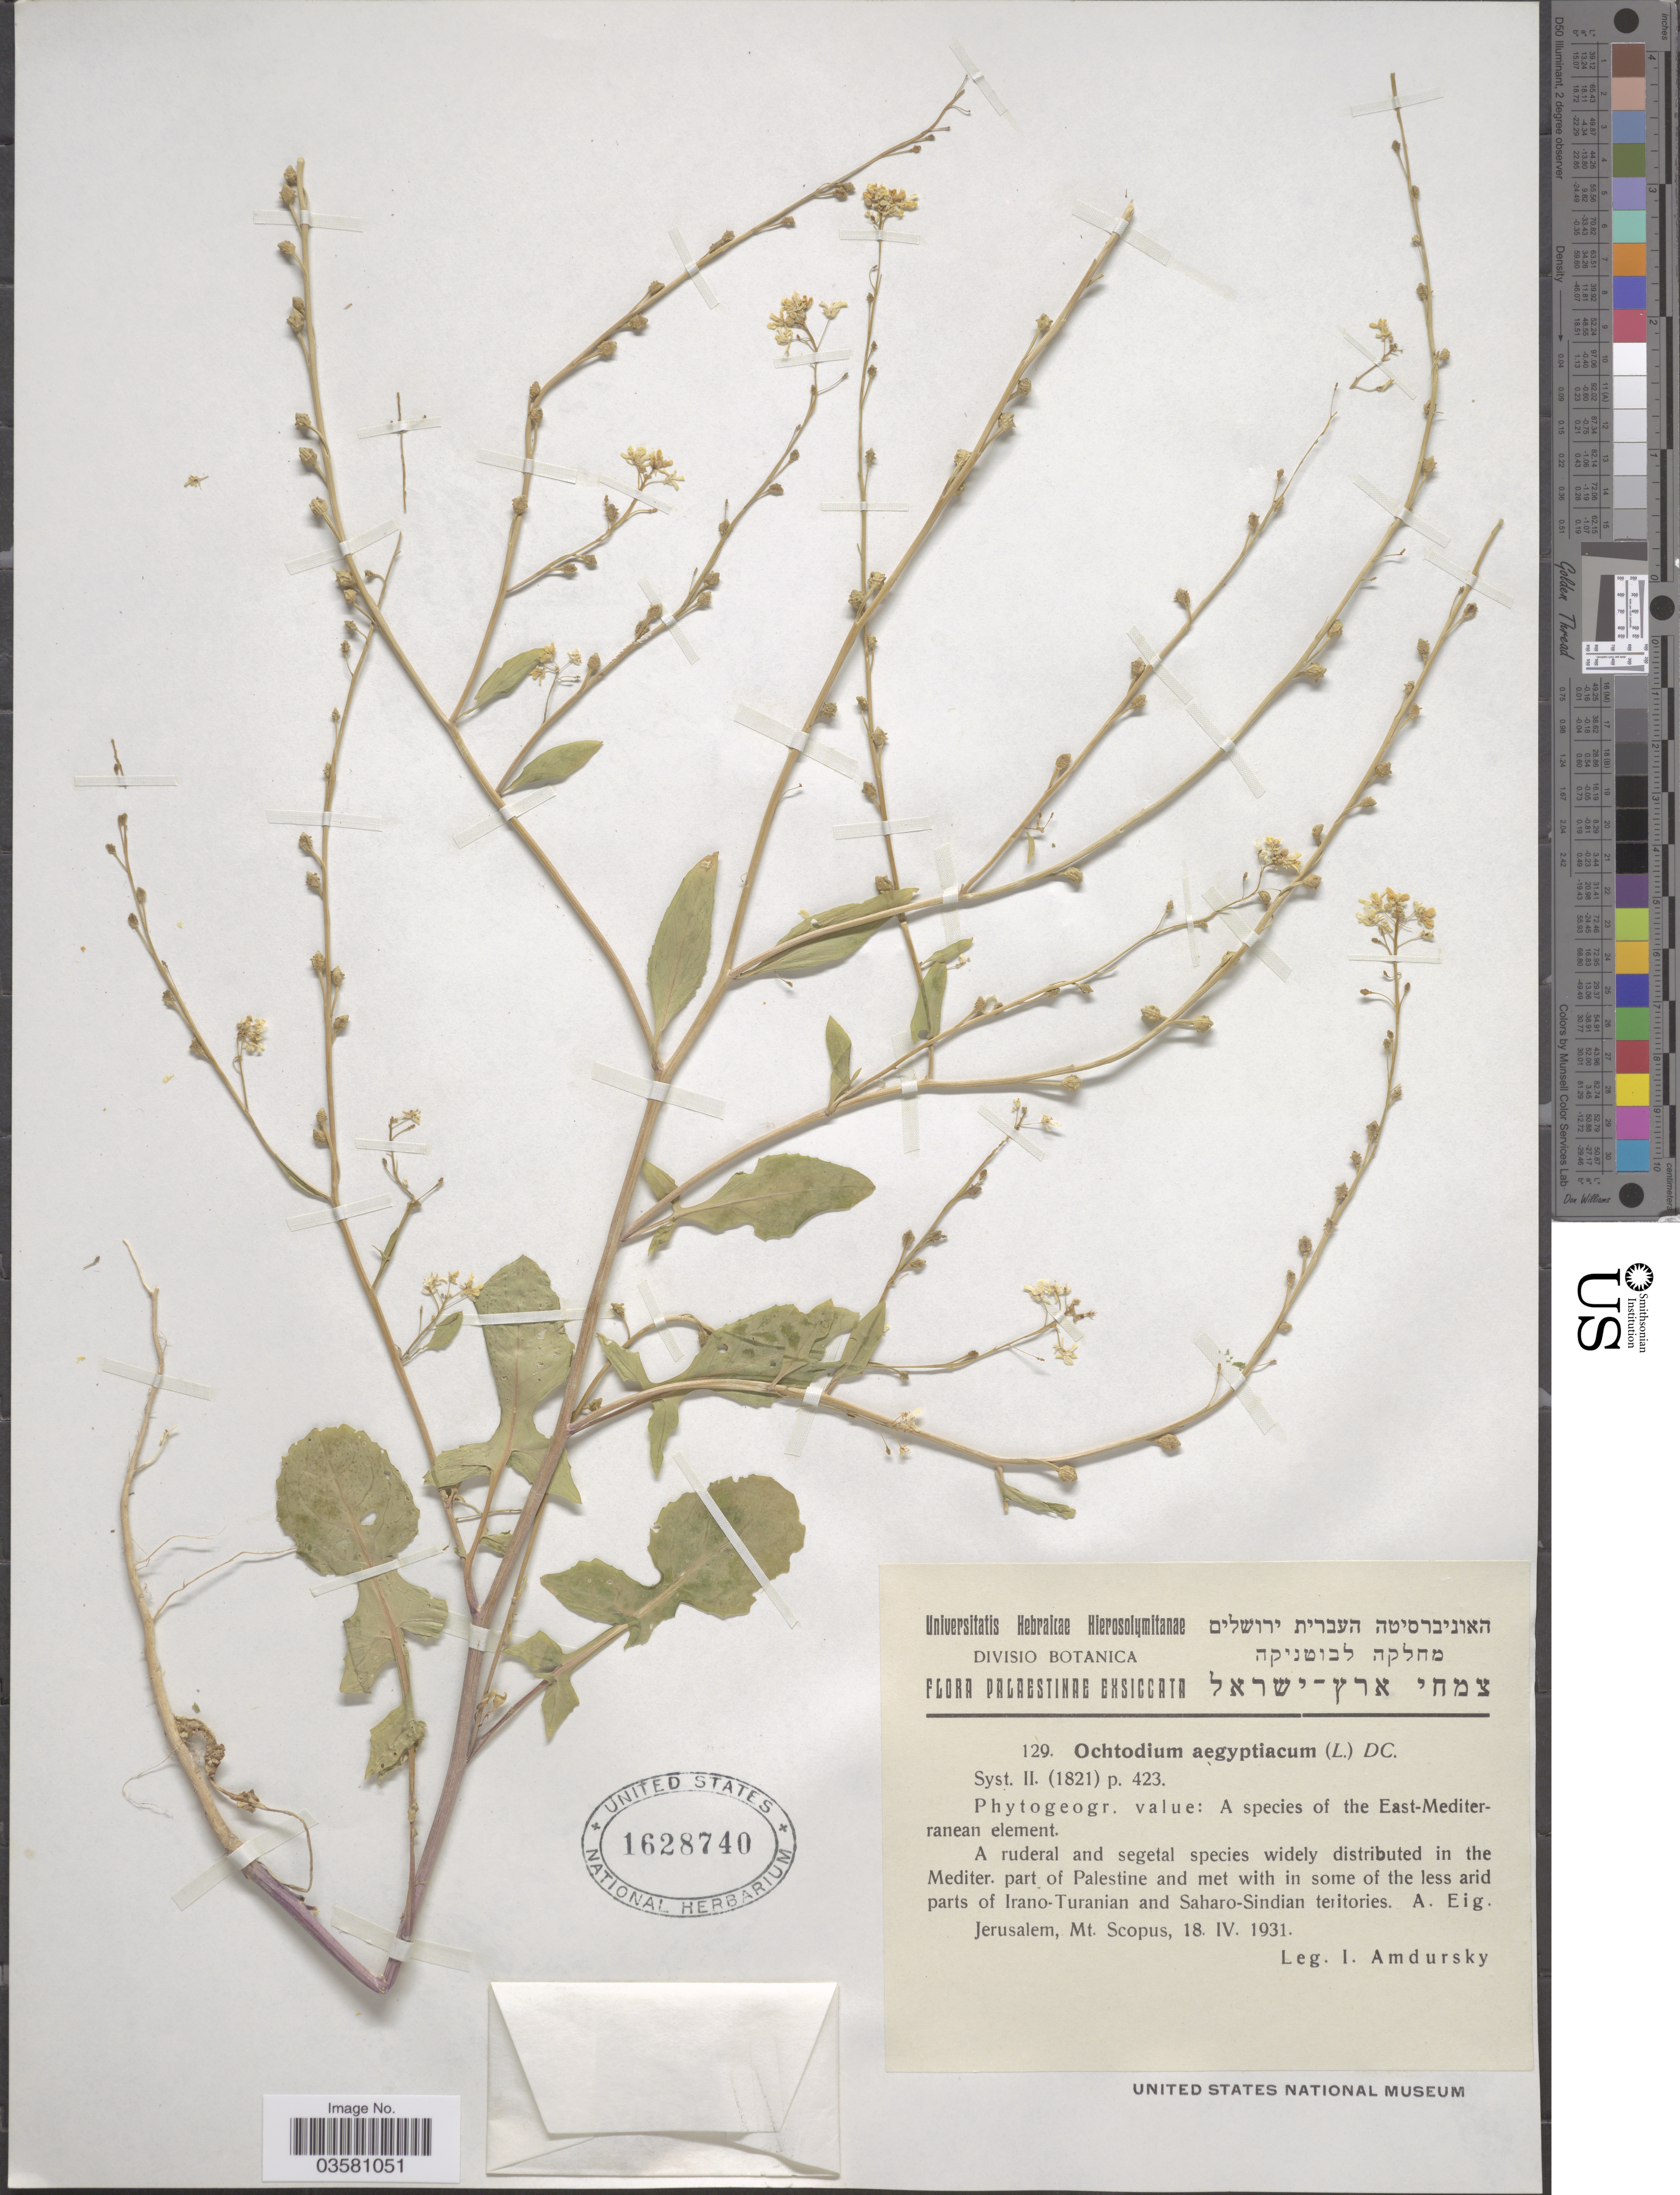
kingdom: Plantae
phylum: Tracheophyta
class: Magnoliopsida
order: Brassicales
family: Brassicaceae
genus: Ochthodium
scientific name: Ochthodium aegyptiacum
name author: (L.) DC.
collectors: I. Amdursky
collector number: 129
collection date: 1931-04-18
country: Israel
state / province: Jerusalem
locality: Mt. Scopus.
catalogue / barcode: US 1628740